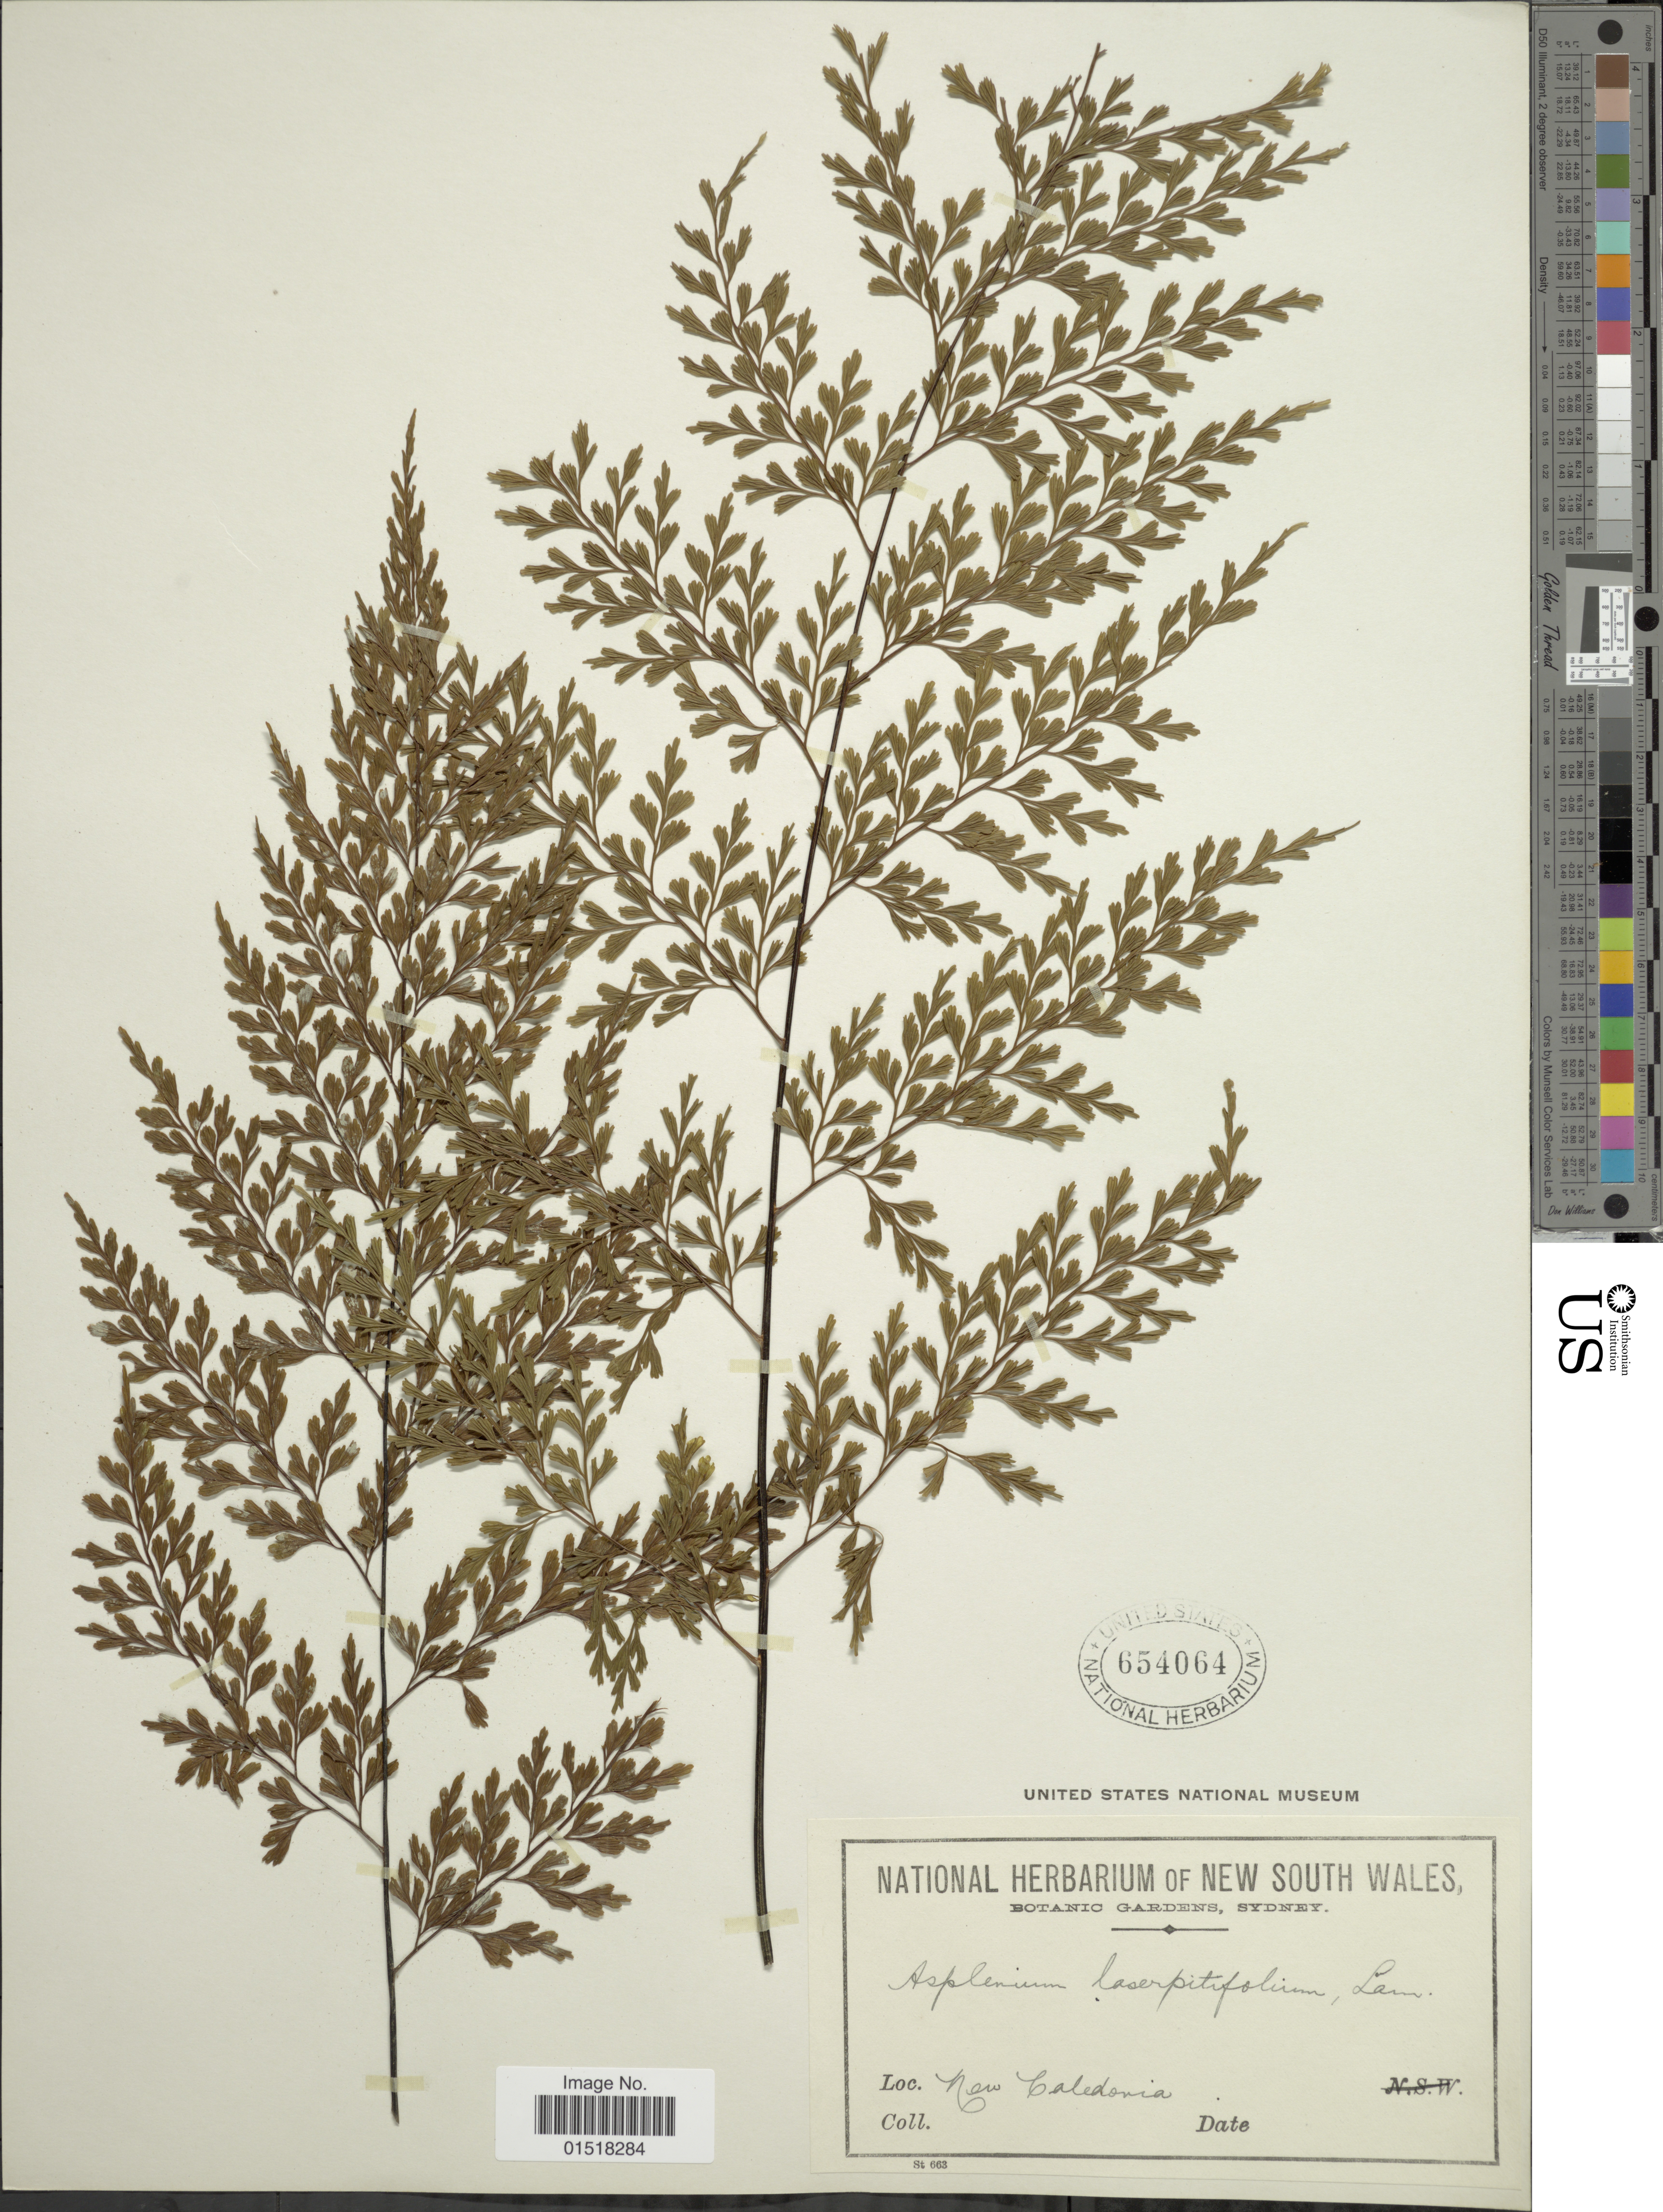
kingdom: Plantae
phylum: Tracheophyta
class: Polypodiopsida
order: Polypodiales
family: Aspleniaceae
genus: Asplenium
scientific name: Asplenium robustum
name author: Blume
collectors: National Herbarium of New South Wales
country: New Caledonia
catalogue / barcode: US 654064